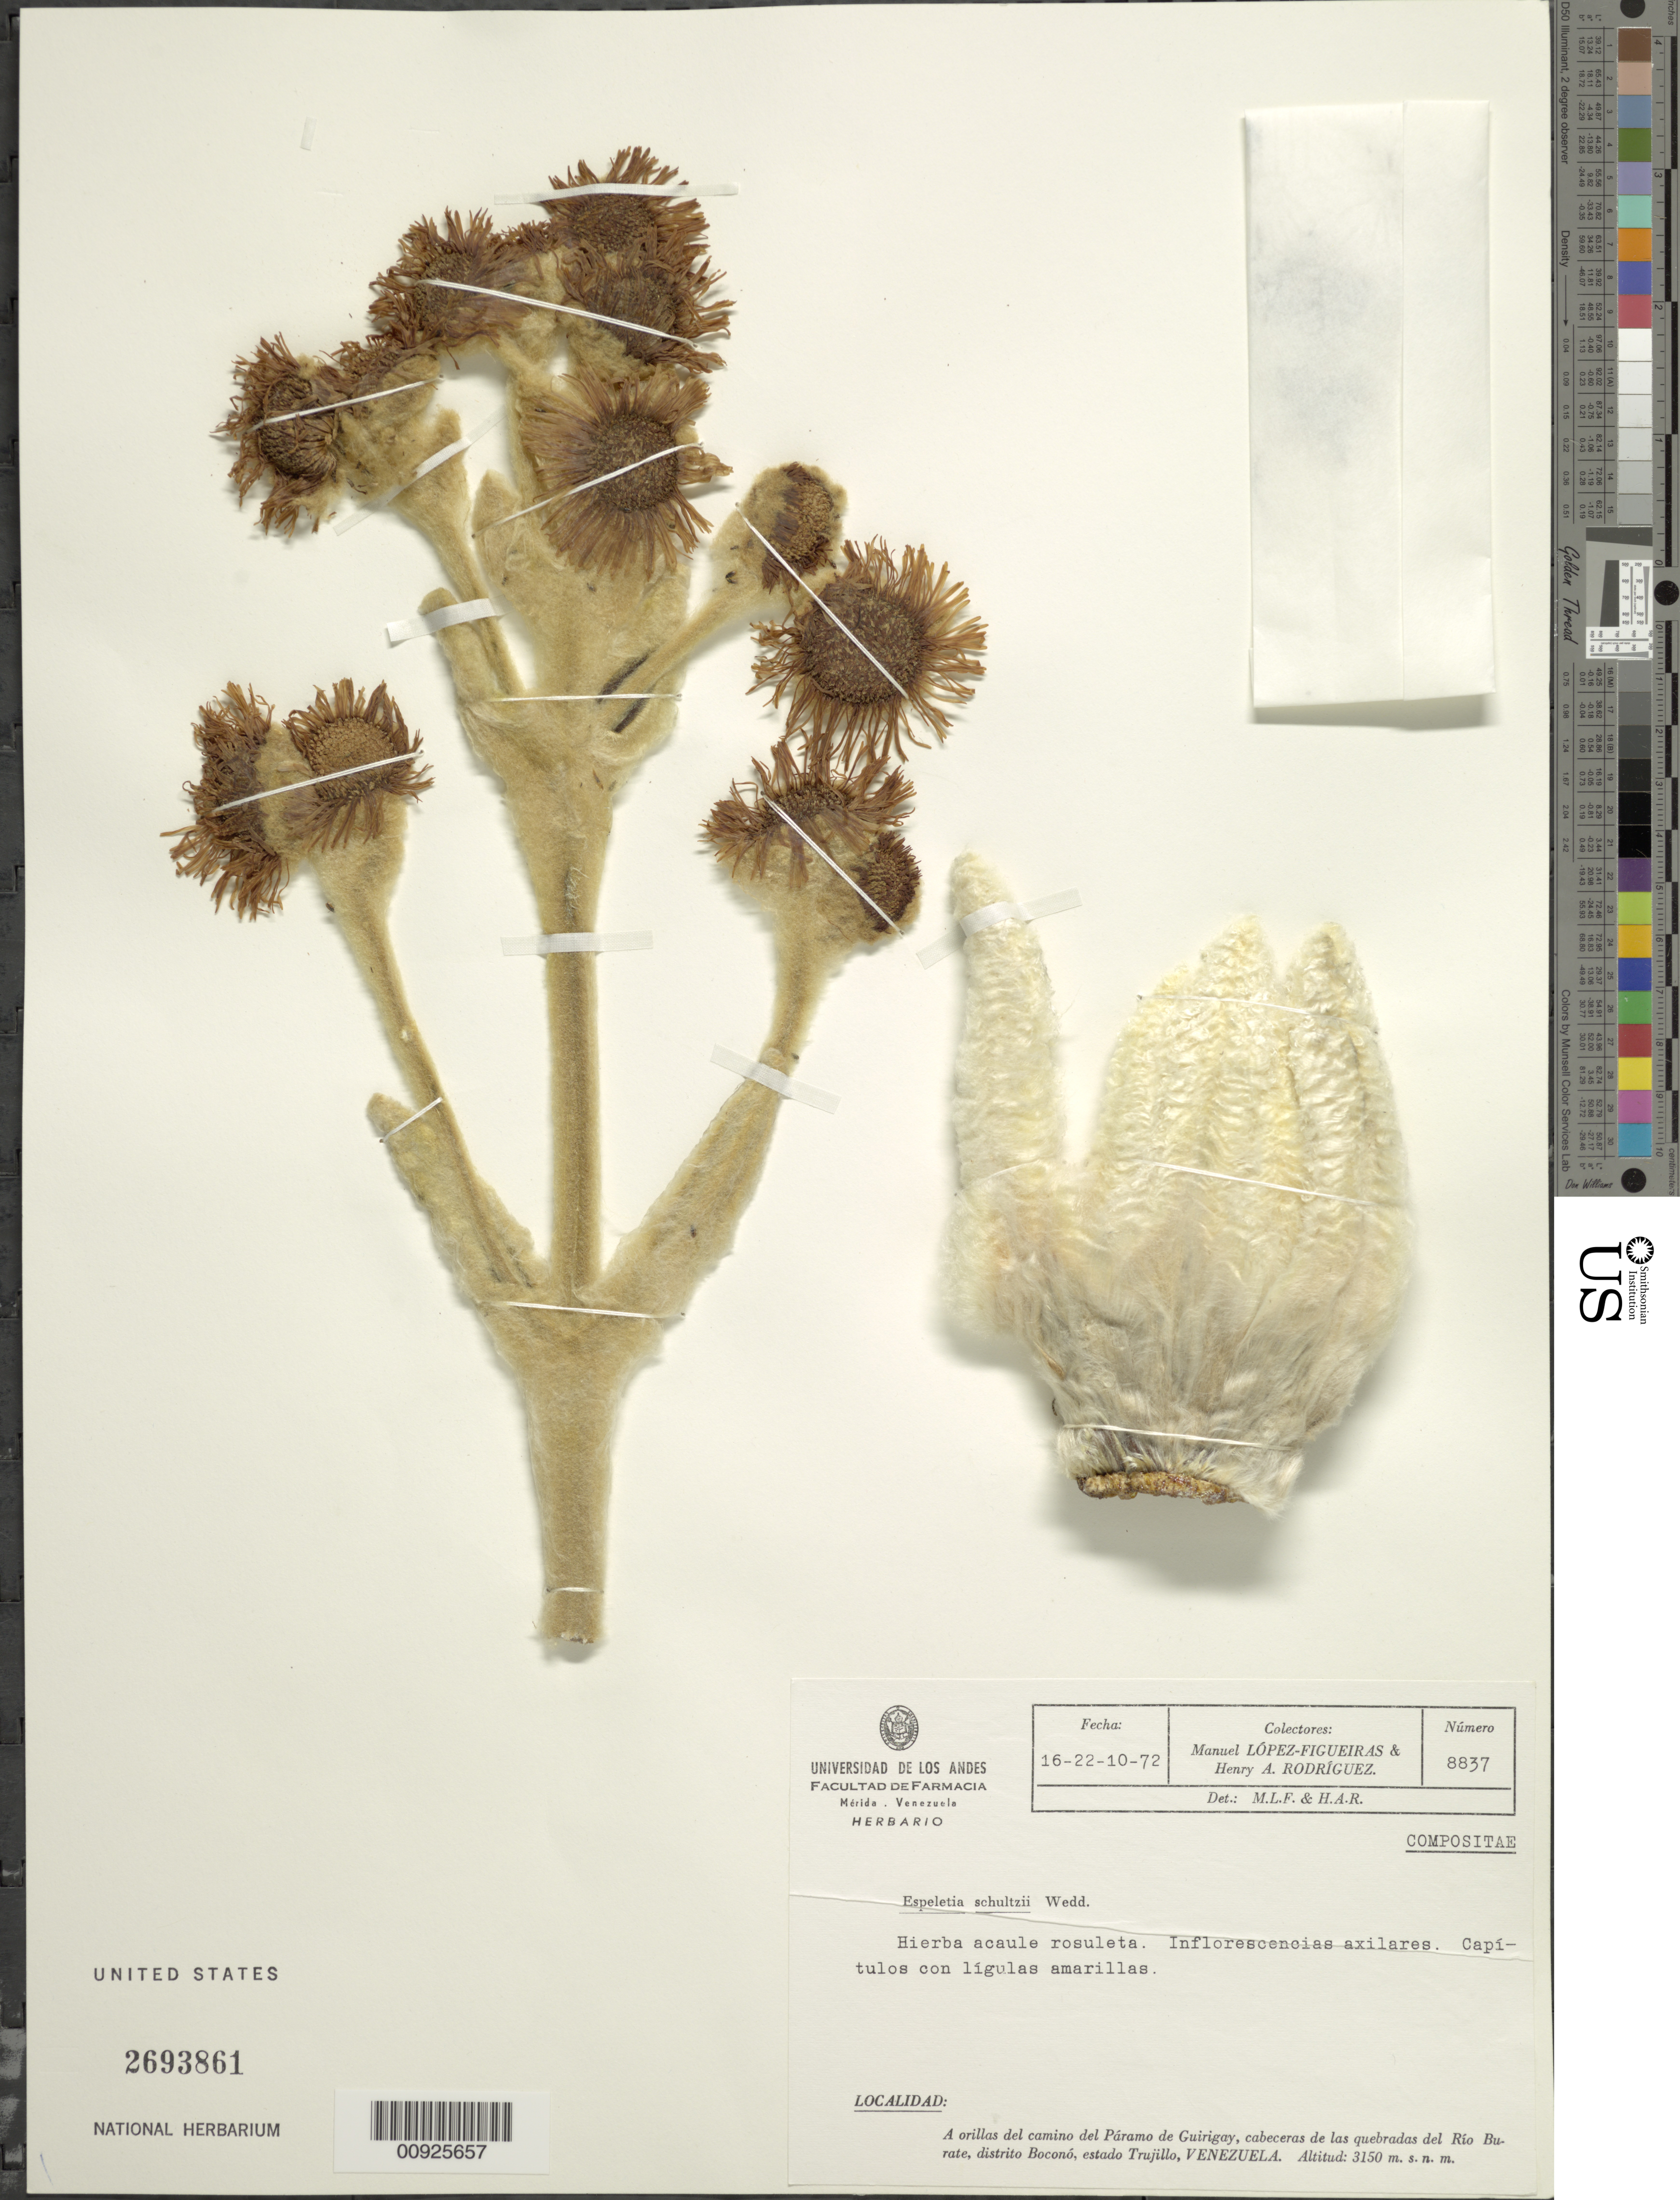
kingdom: Plantae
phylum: Tracheophyta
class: Magnoliopsida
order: Asterales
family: Asteraceae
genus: Espeletia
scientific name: Espeletia schultzii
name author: Wedd.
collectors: M. López Figueiras & H. A. Rodriguez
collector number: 8837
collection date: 1972-10-16/1972-10-22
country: Venezuela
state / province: Trujillo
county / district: D. Boconó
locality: P. de Guirigay. A orillas del camino del Páramo de Guirigay, cabeceras de las quebradas del Río Burate.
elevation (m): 3150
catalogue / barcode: US 2693861